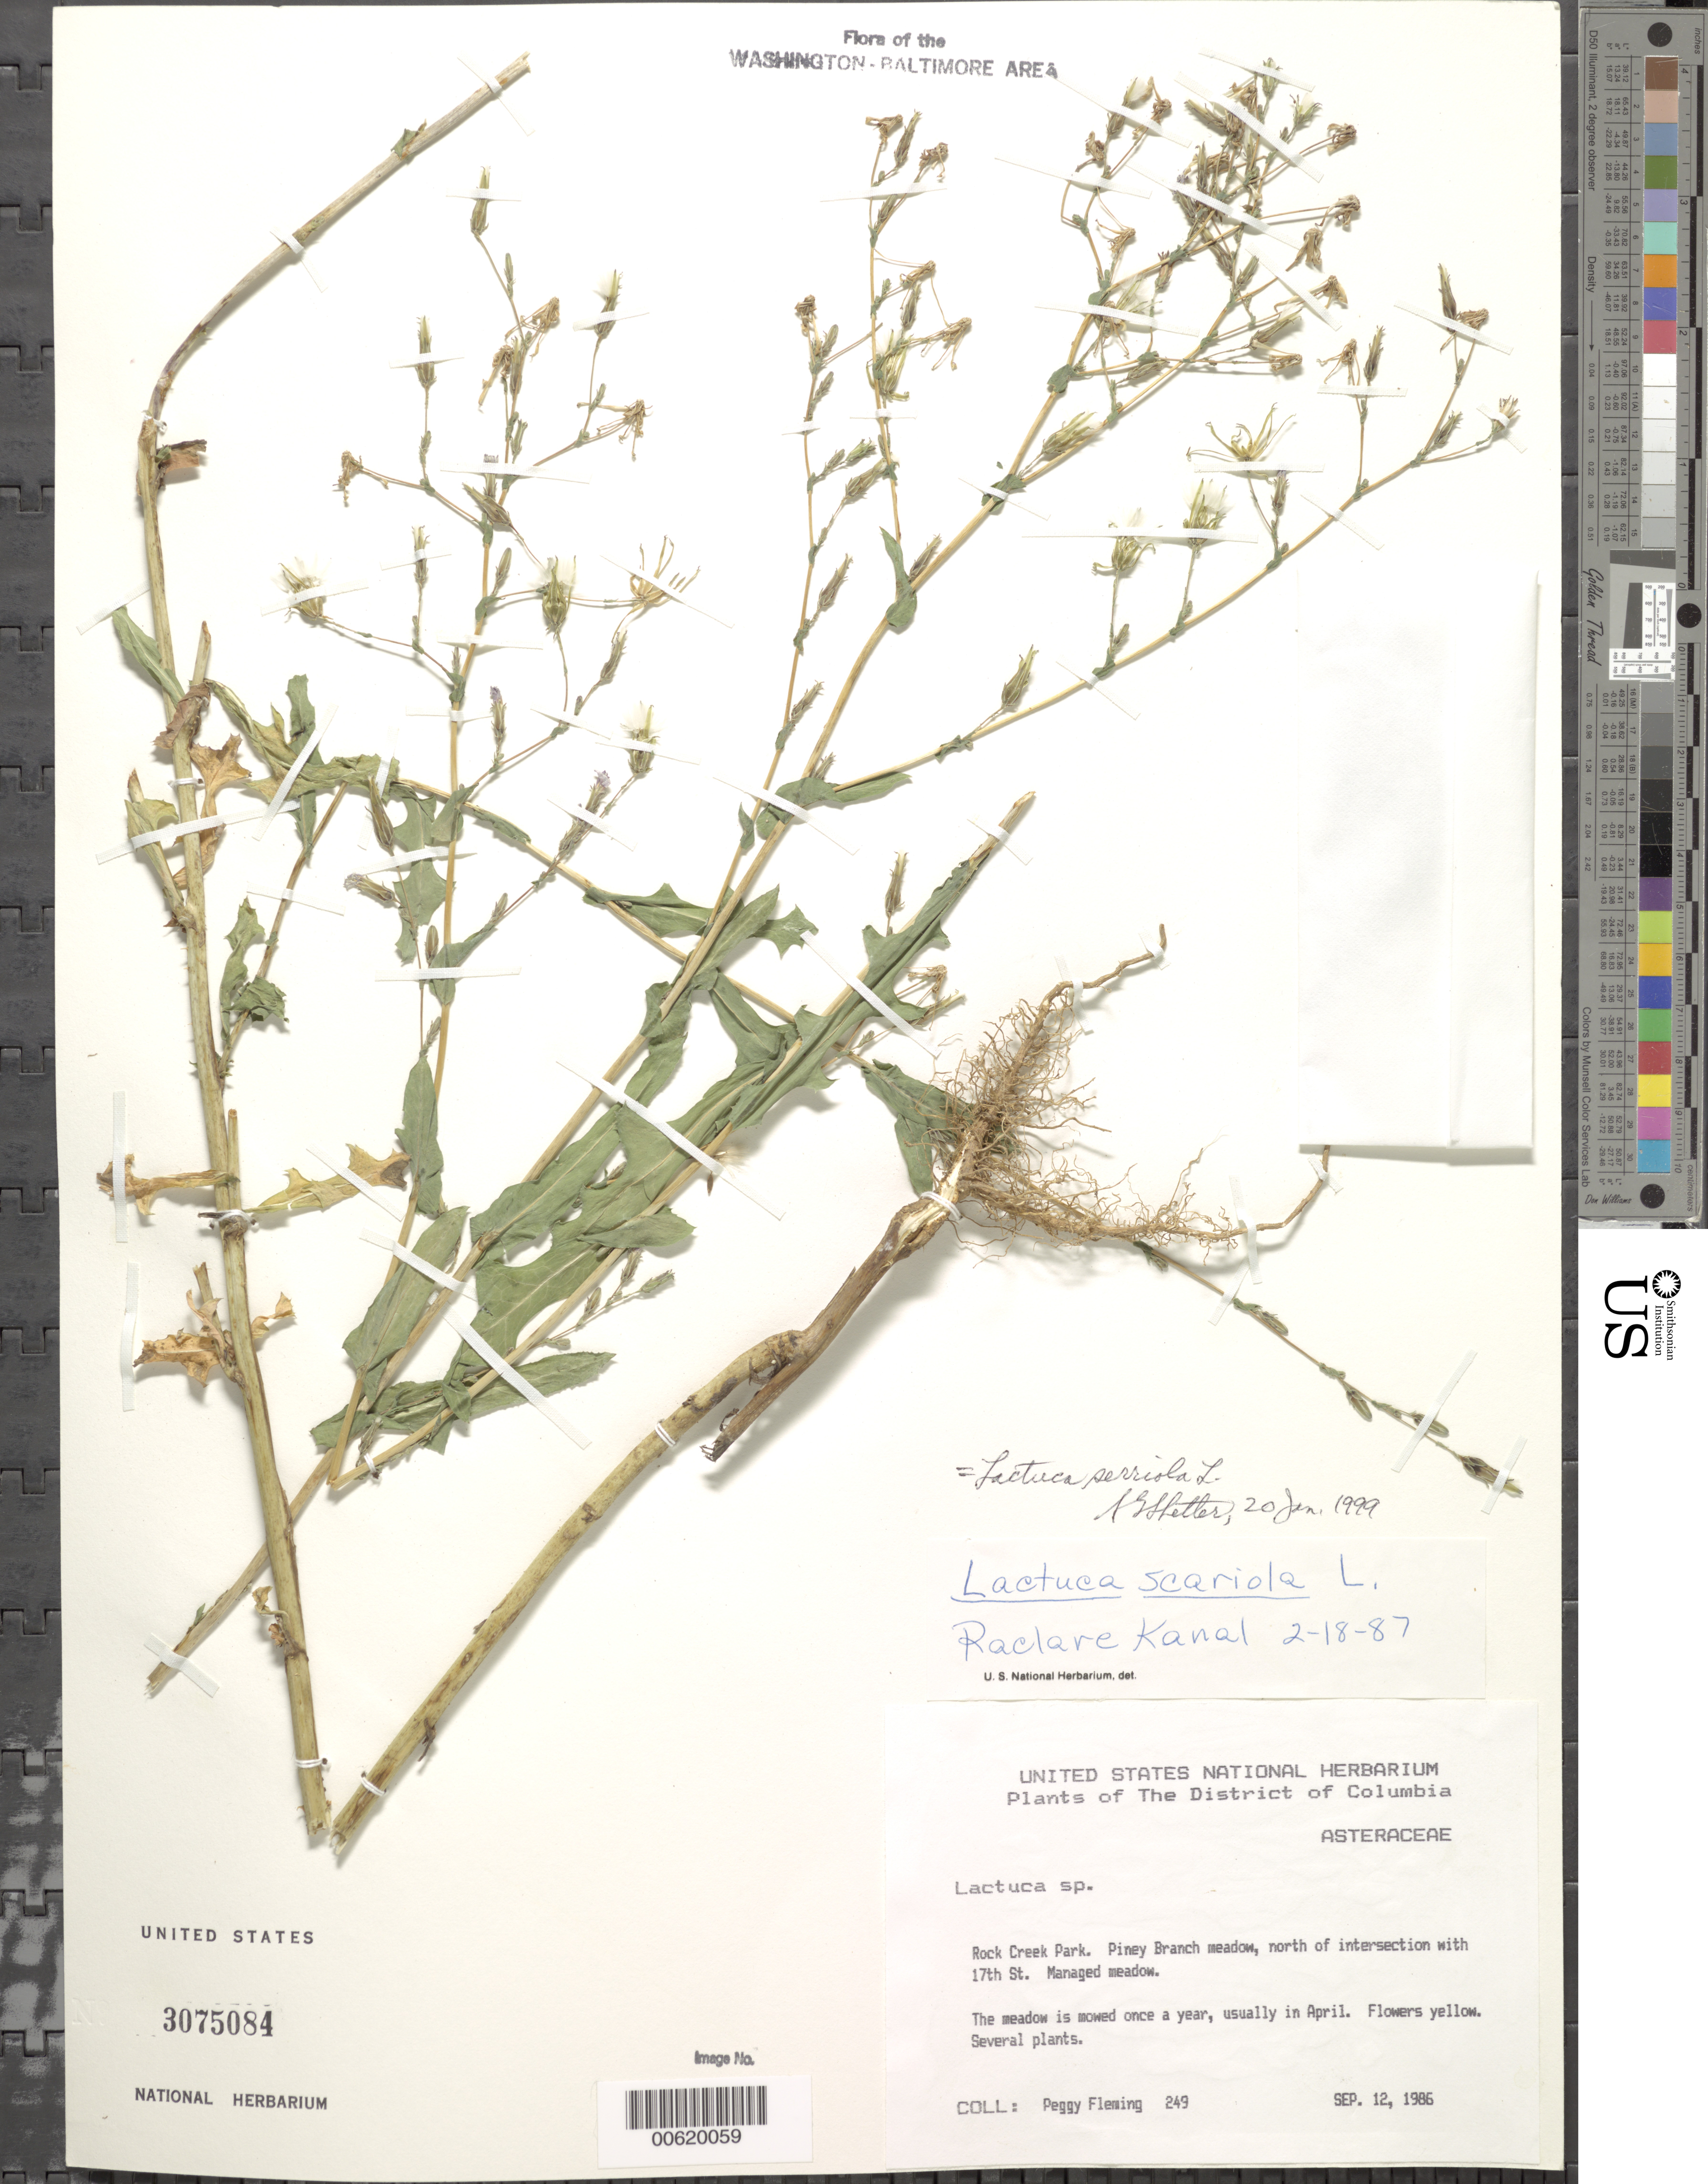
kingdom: Plantae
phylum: Tracheophyta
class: Magnoliopsida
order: Asterales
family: Asteraceae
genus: Lactuca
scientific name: Lactuca serriola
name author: L.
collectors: P. Fleming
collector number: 249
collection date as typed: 12 Sep 1986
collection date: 1986-09-12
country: United States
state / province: District of Columbia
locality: Rock Creek Park, Piney Branch meadow, N of intersection with 17th St.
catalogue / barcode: US 3075084